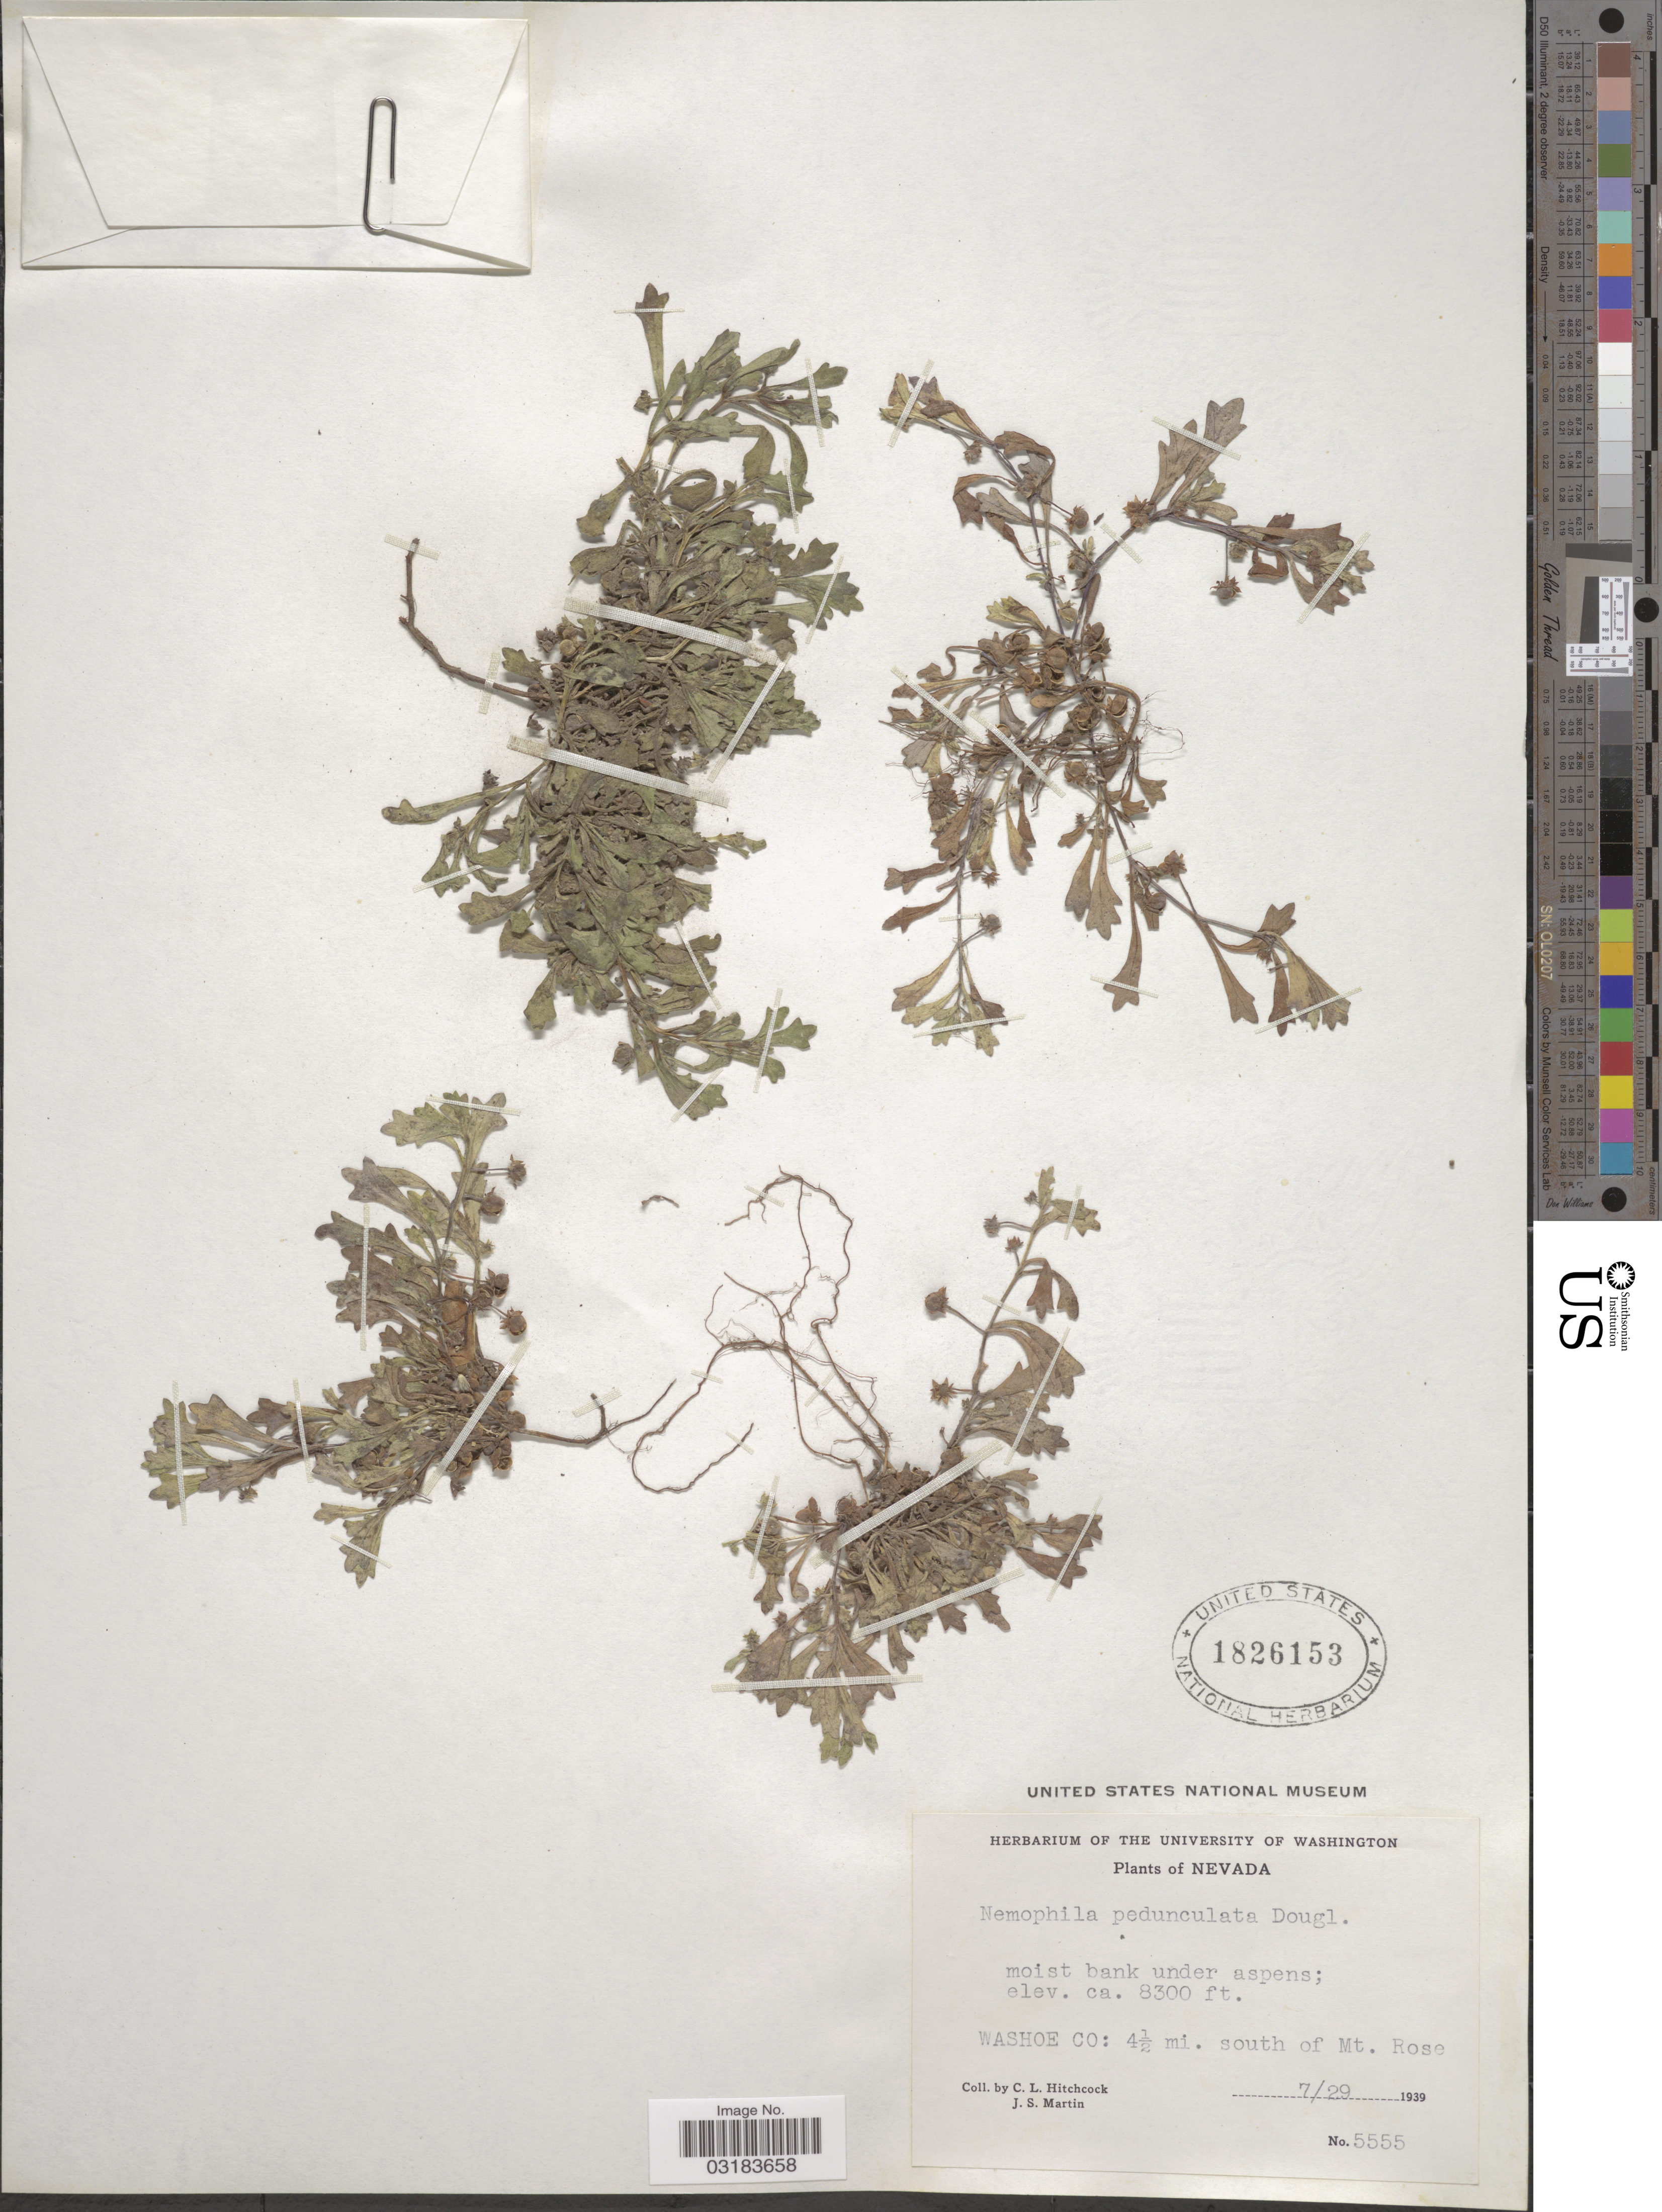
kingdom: Plantae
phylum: Tracheophyta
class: Magnoliopsida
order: Boraginales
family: Hydrophyllaceae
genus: Nemophila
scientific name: Nemophila pedunculata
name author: Douglas ex Benth.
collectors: C. L. Hitchcock & J. S. Martin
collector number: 5555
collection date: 1939-07-29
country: United States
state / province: Nevada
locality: Washoe Co: 4½ mi. south of Mt. Rose.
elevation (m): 2530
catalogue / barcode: US 1826153